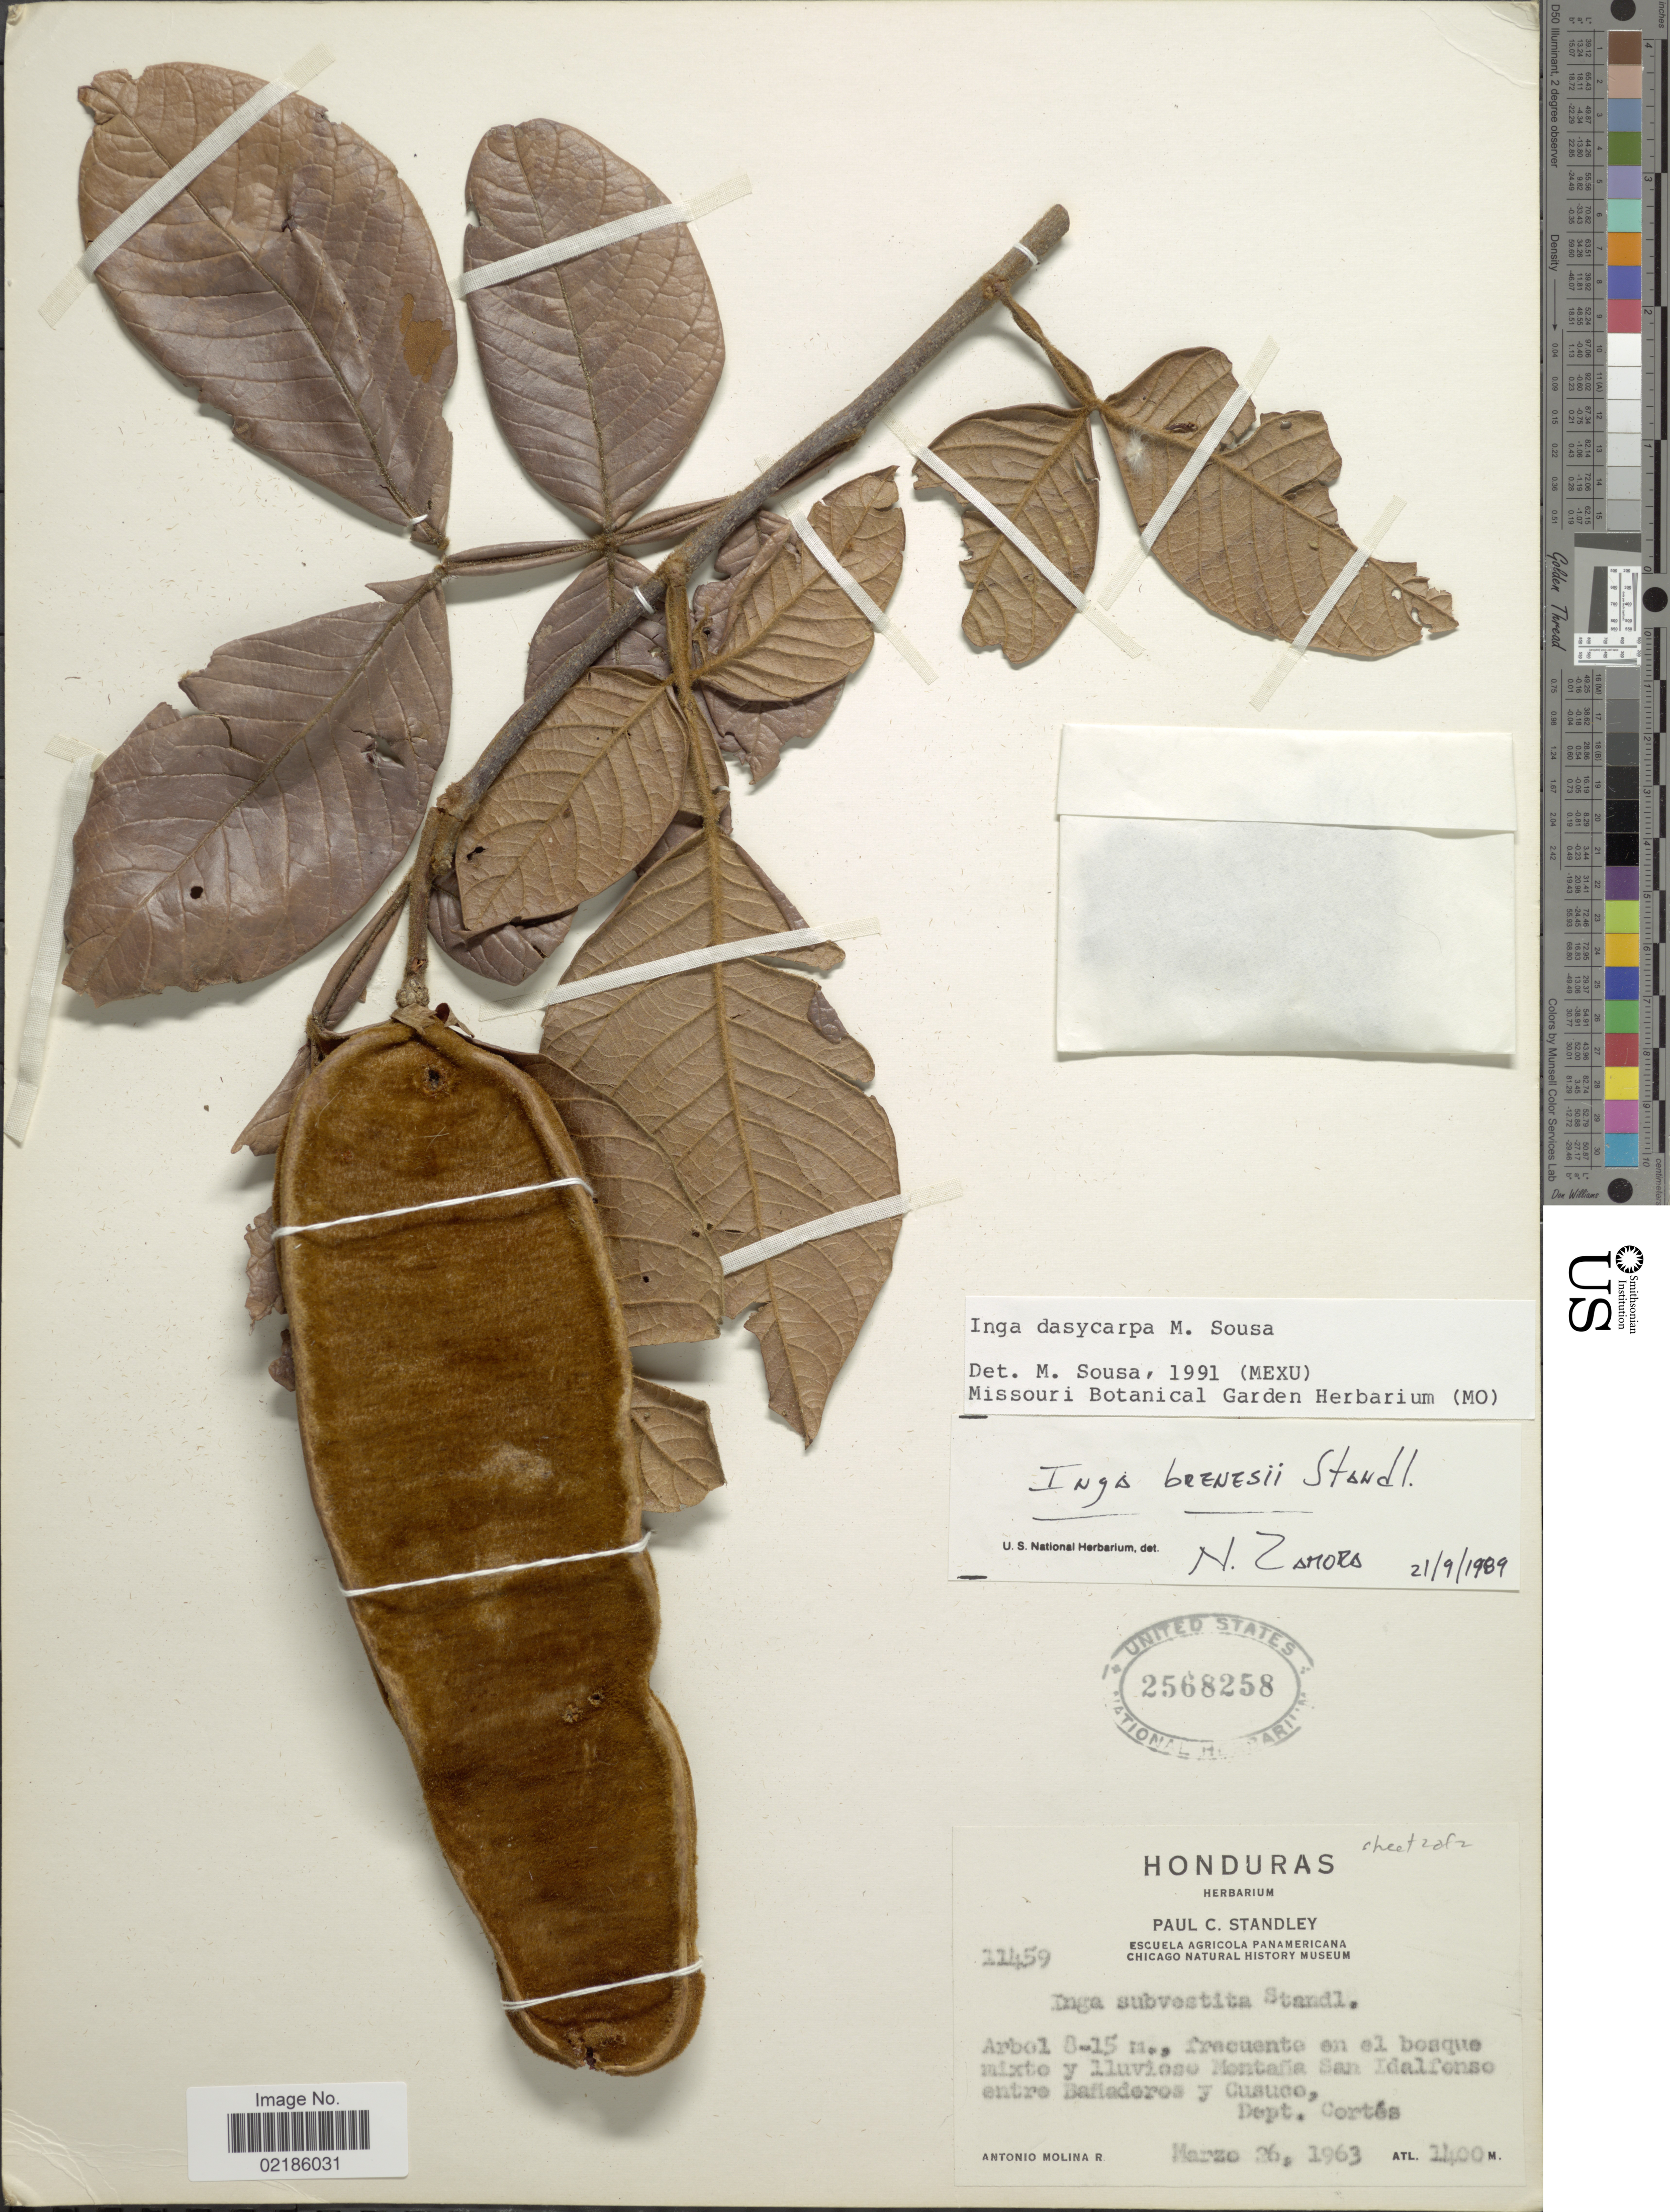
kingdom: Plantae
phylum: Tracheophyta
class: Magnoliopsida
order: Fabales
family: Fabaceae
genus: Inga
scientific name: Inga dasycarpa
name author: M. Sousa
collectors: A. Molina R.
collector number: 11459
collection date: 1963-03-26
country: Honduras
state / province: Cortés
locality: Frecuente en el bosque mixto y lluvieso Montana San Idalfonso entro Bafiederos y Cuscuco.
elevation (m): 1400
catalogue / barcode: US 2568258